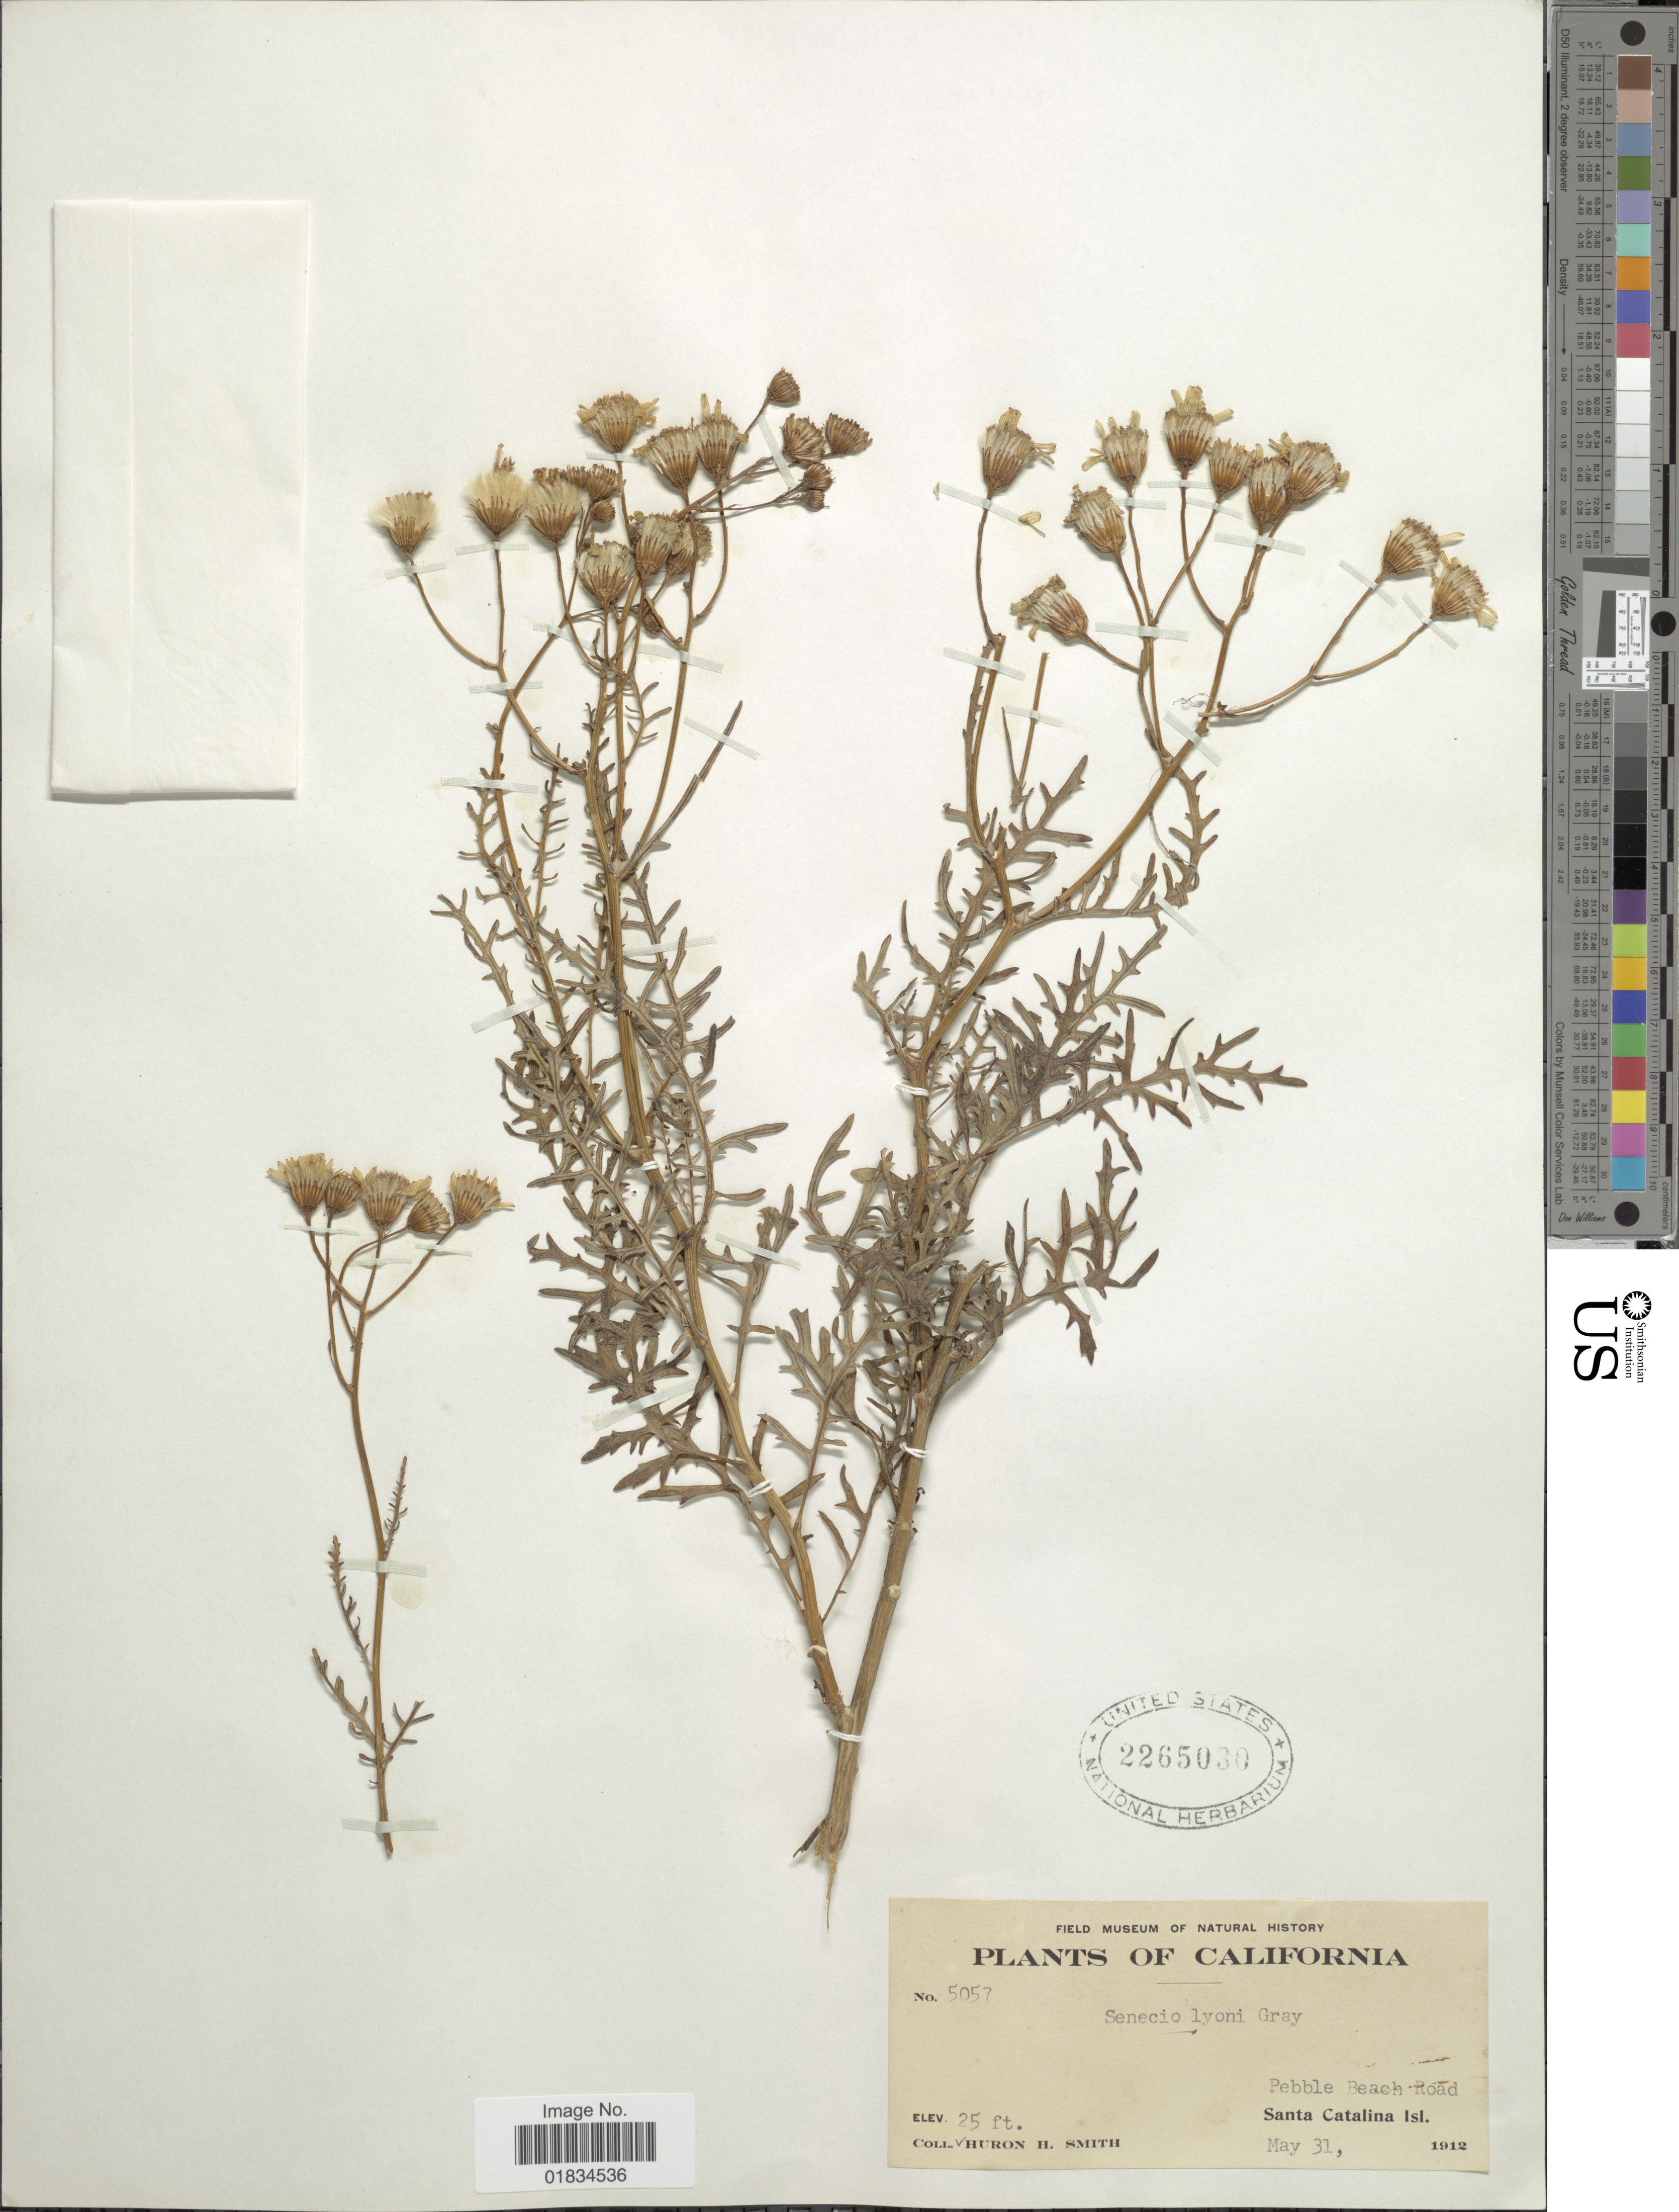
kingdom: Plantae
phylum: Tracheophyta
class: Magnoliopsida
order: Asterales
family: Asteraceae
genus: Senecio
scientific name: Senecio lyonii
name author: A. Gray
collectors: Huron H. Smith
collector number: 5057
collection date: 1912-05-31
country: United States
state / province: California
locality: Pebble Beach Rod, Santa Catalina Isl.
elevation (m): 8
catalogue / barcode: US 2265030